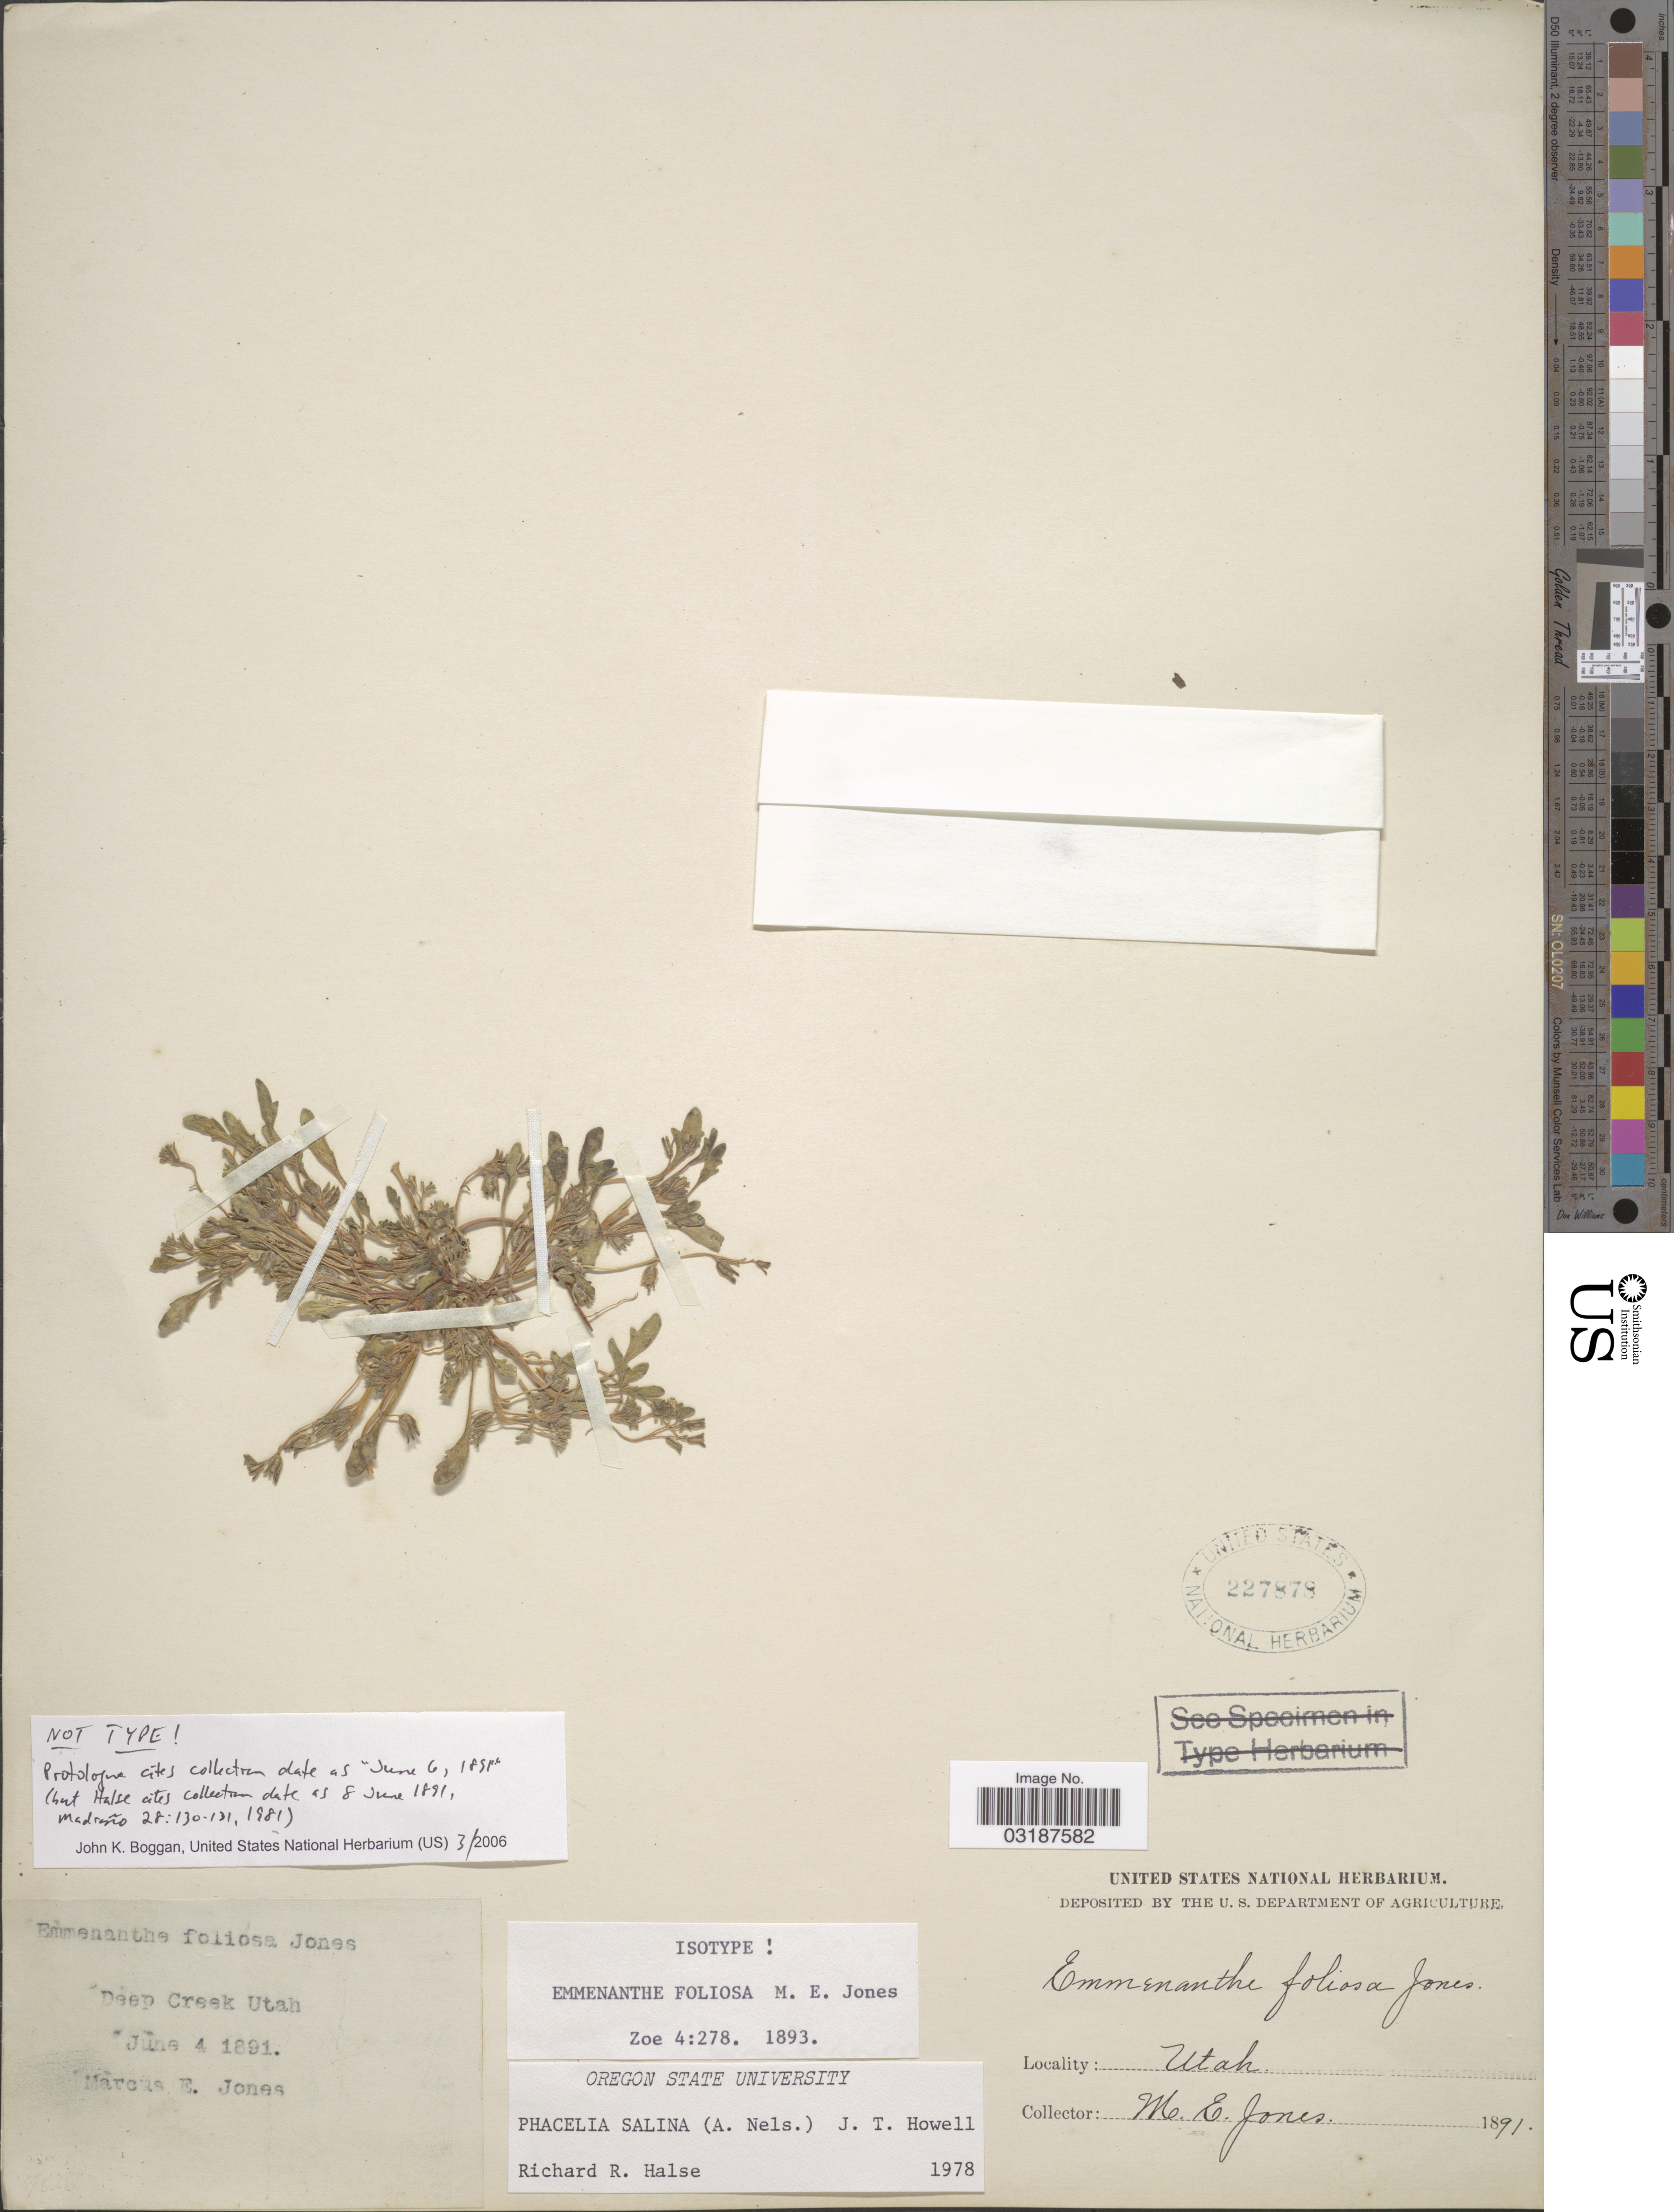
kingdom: Plantae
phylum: Tracheophyta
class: Magnoliopsida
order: Boraginales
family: Hydrophyllaceae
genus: Phacelia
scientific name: Phacelia salina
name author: (A. Nelson) J.T. Howell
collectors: M. E. Jones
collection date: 1891-06-04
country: United States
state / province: Utah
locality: Deep Creek.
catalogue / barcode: US 227878